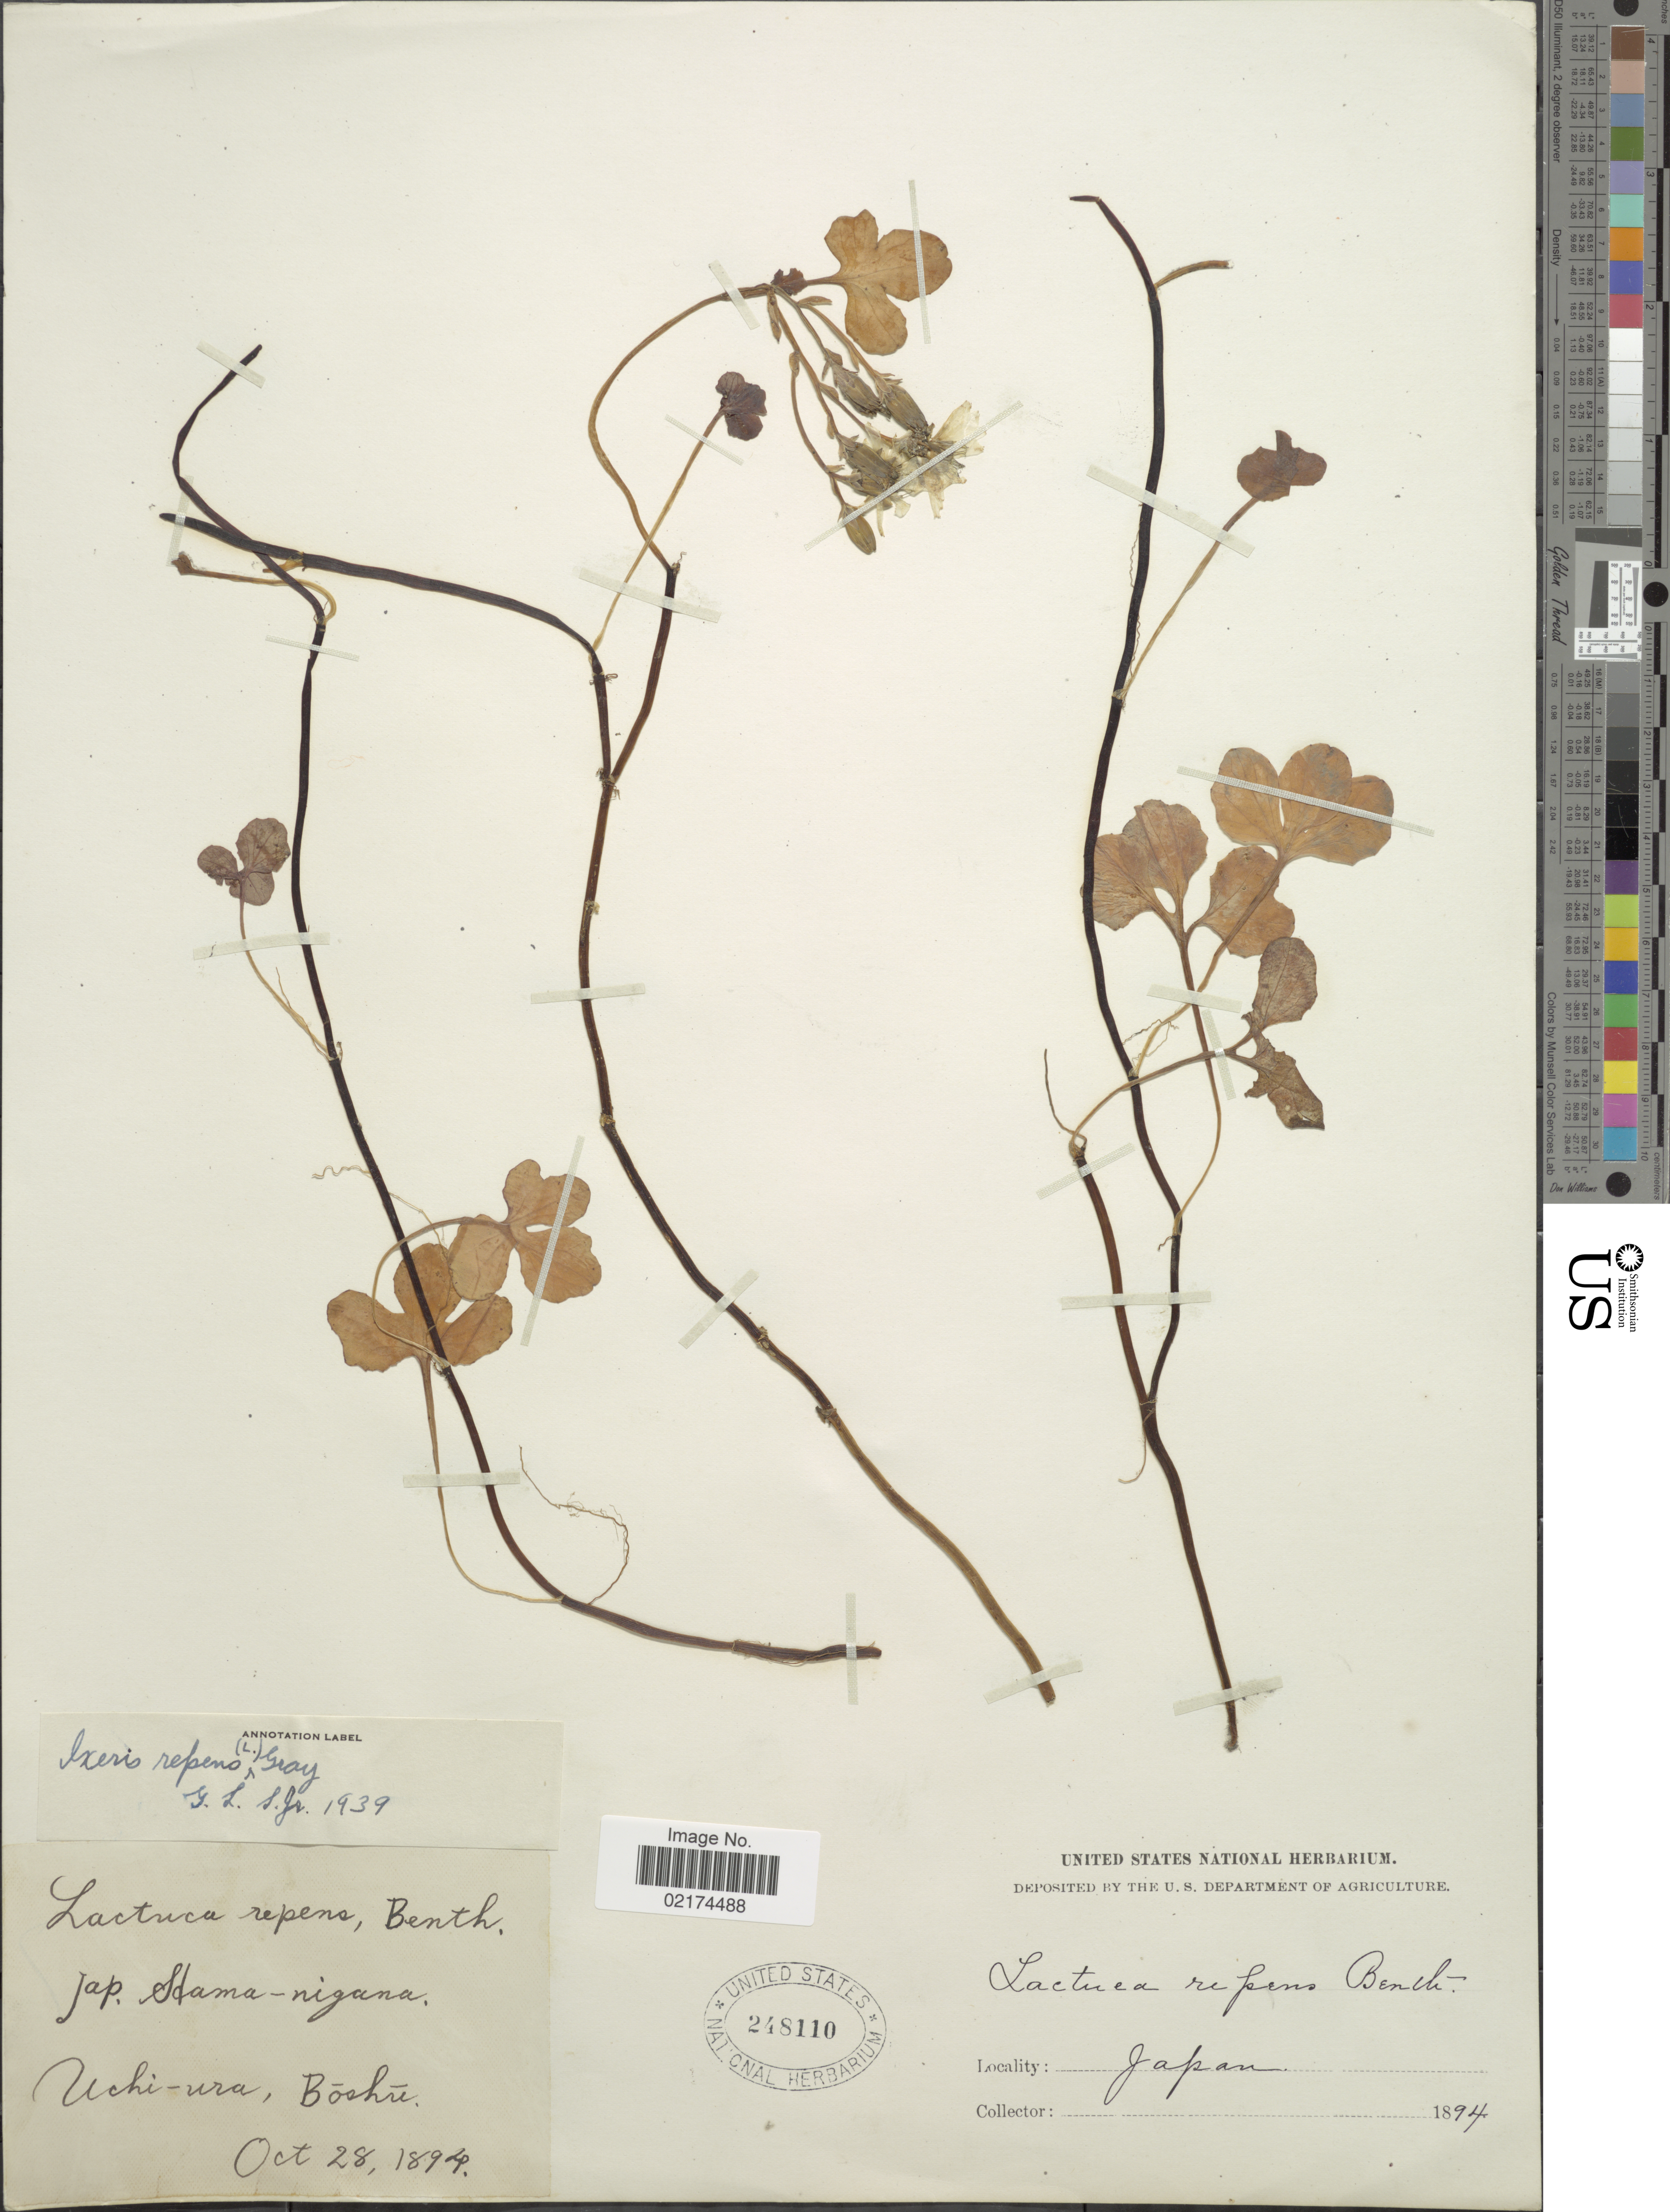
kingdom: Plantae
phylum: Tracheophyta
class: Magnoliopsida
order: Asterales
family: Asteraceae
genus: Ixeris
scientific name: Ixeris repens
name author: (L.) A. Gray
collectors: ex herb. United States National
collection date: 1894-10-28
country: Japan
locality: Uchi-ura, Boshi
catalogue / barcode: US 248110